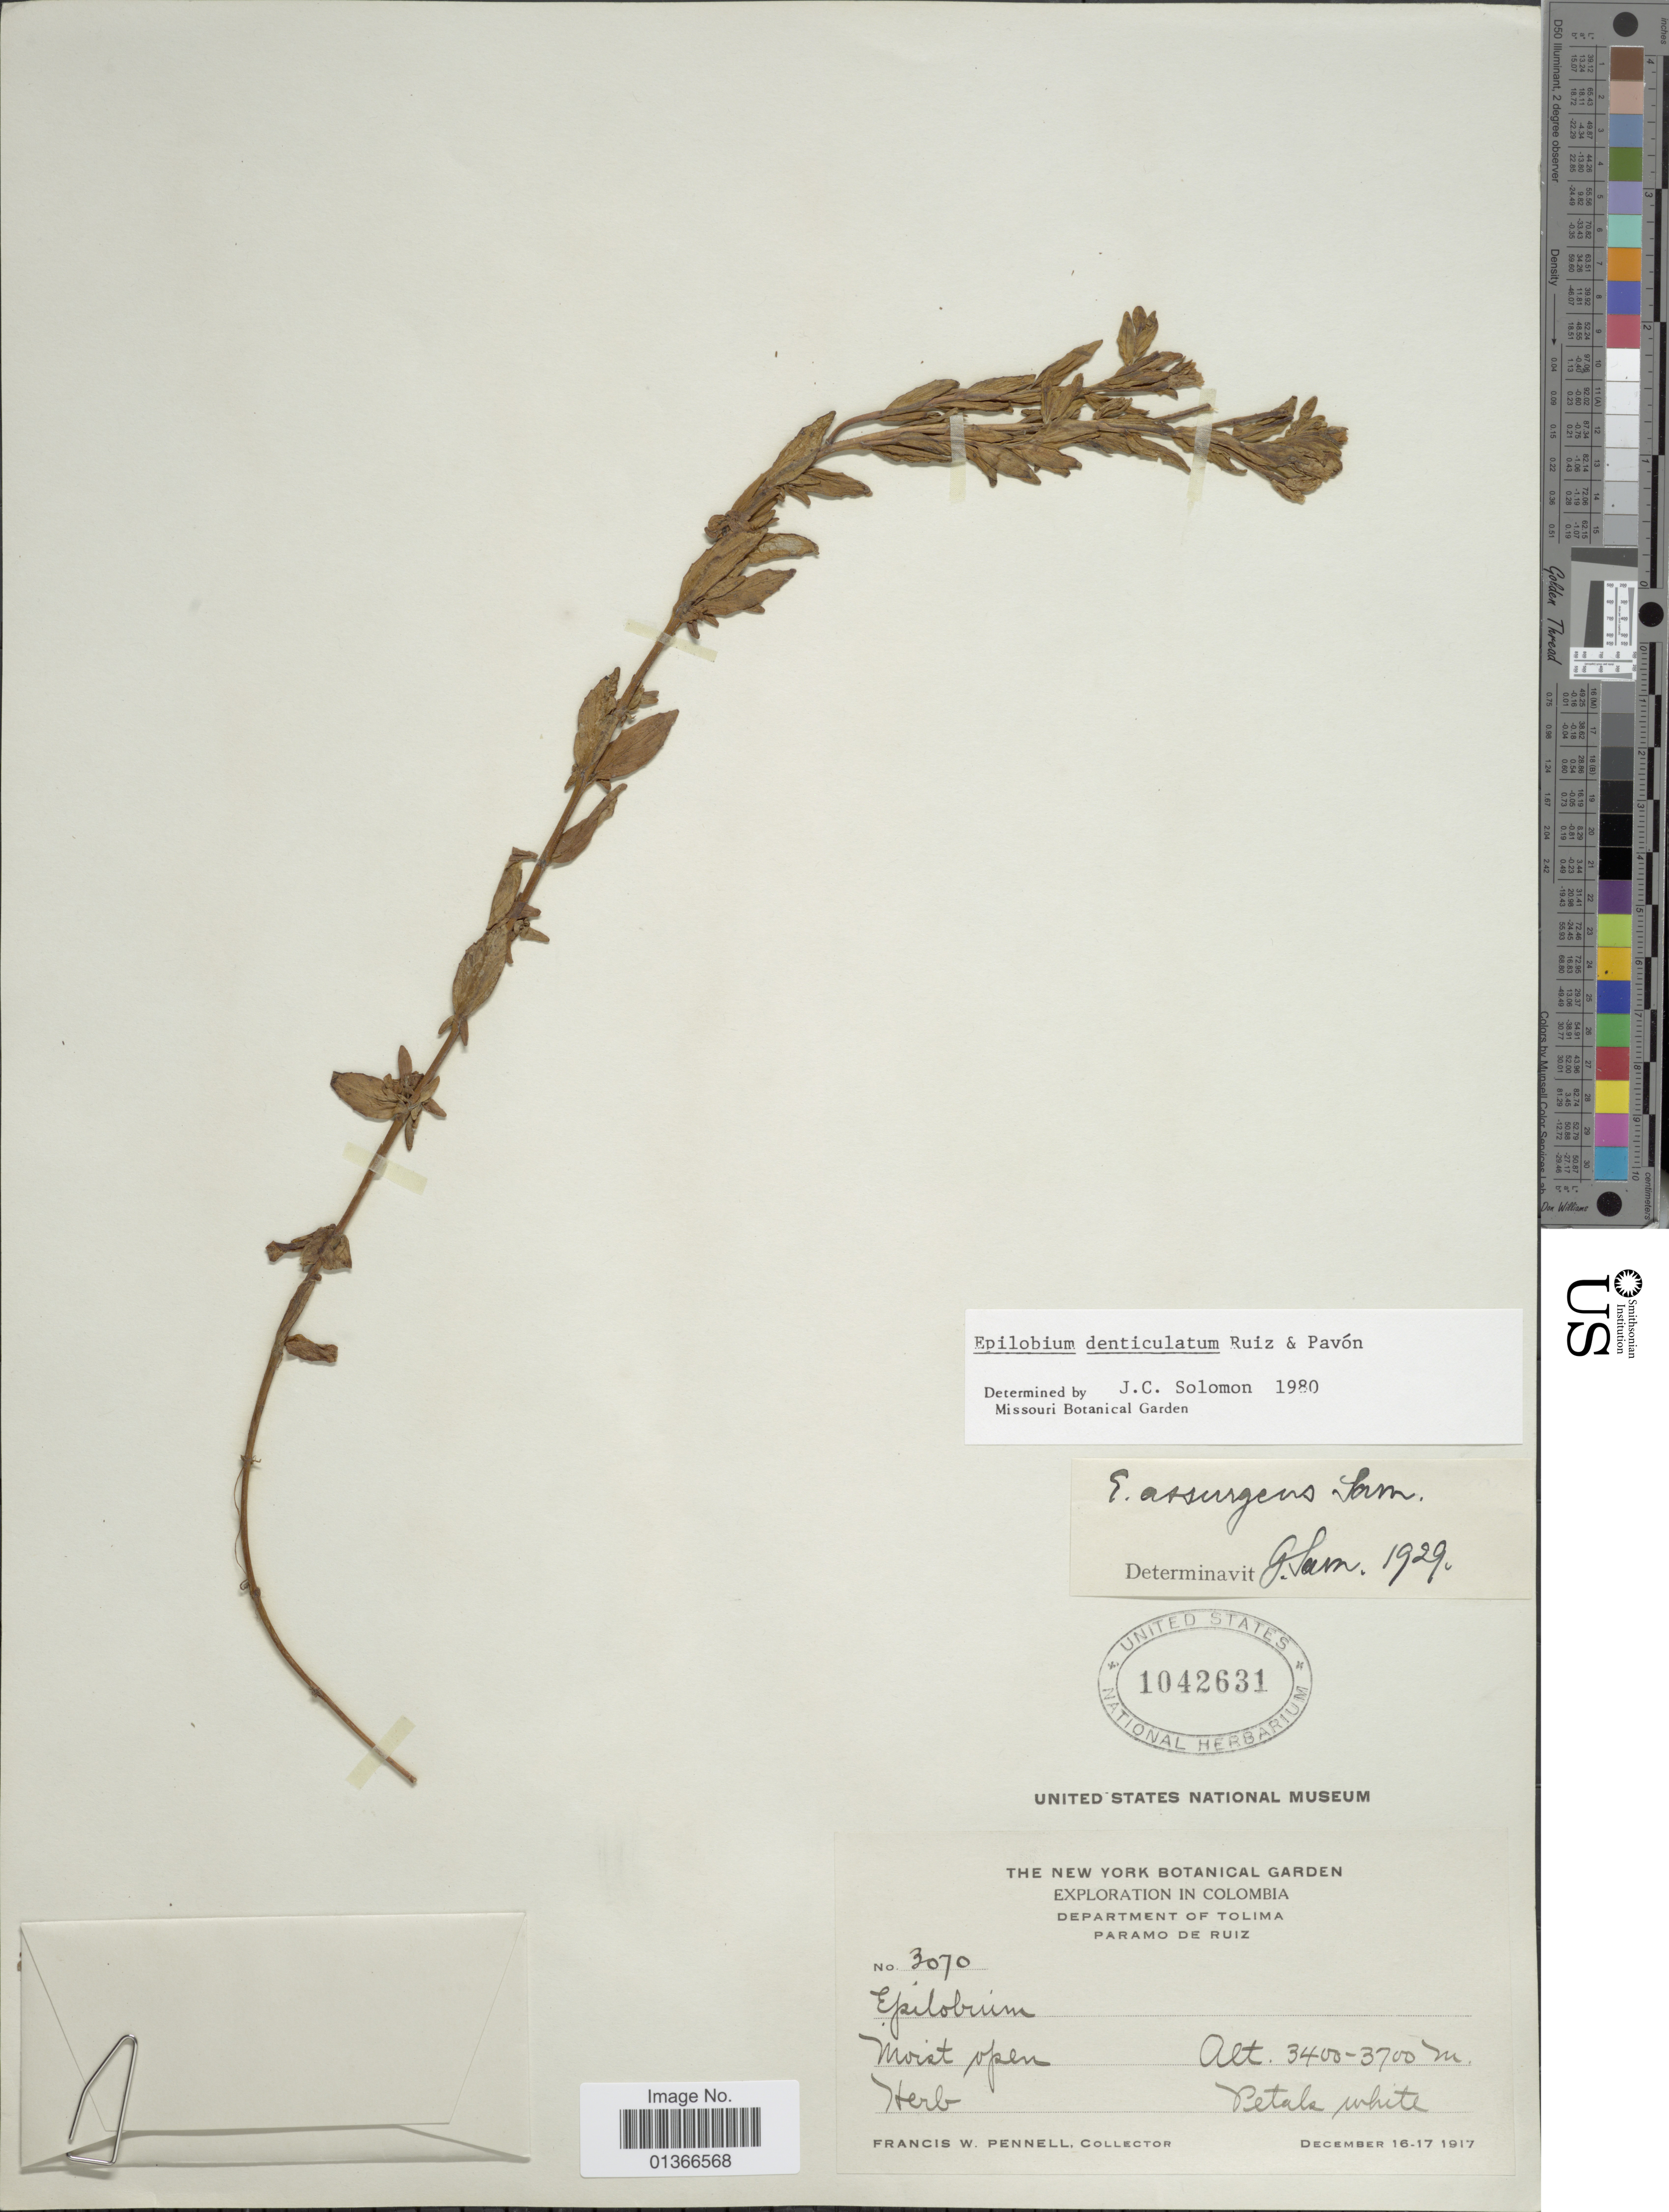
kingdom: Plantae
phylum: Tracheophyta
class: Magnoliopsida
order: Myrtales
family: Onagraceae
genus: Epilobium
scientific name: Epilobium denticulatum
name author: Ruiz & Pav.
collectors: F. W. Pennell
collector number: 3070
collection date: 1917-12-16/1917-12-17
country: Colombia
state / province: Tolima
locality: Paramo de Ruiz.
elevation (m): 3400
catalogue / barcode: US 1042631